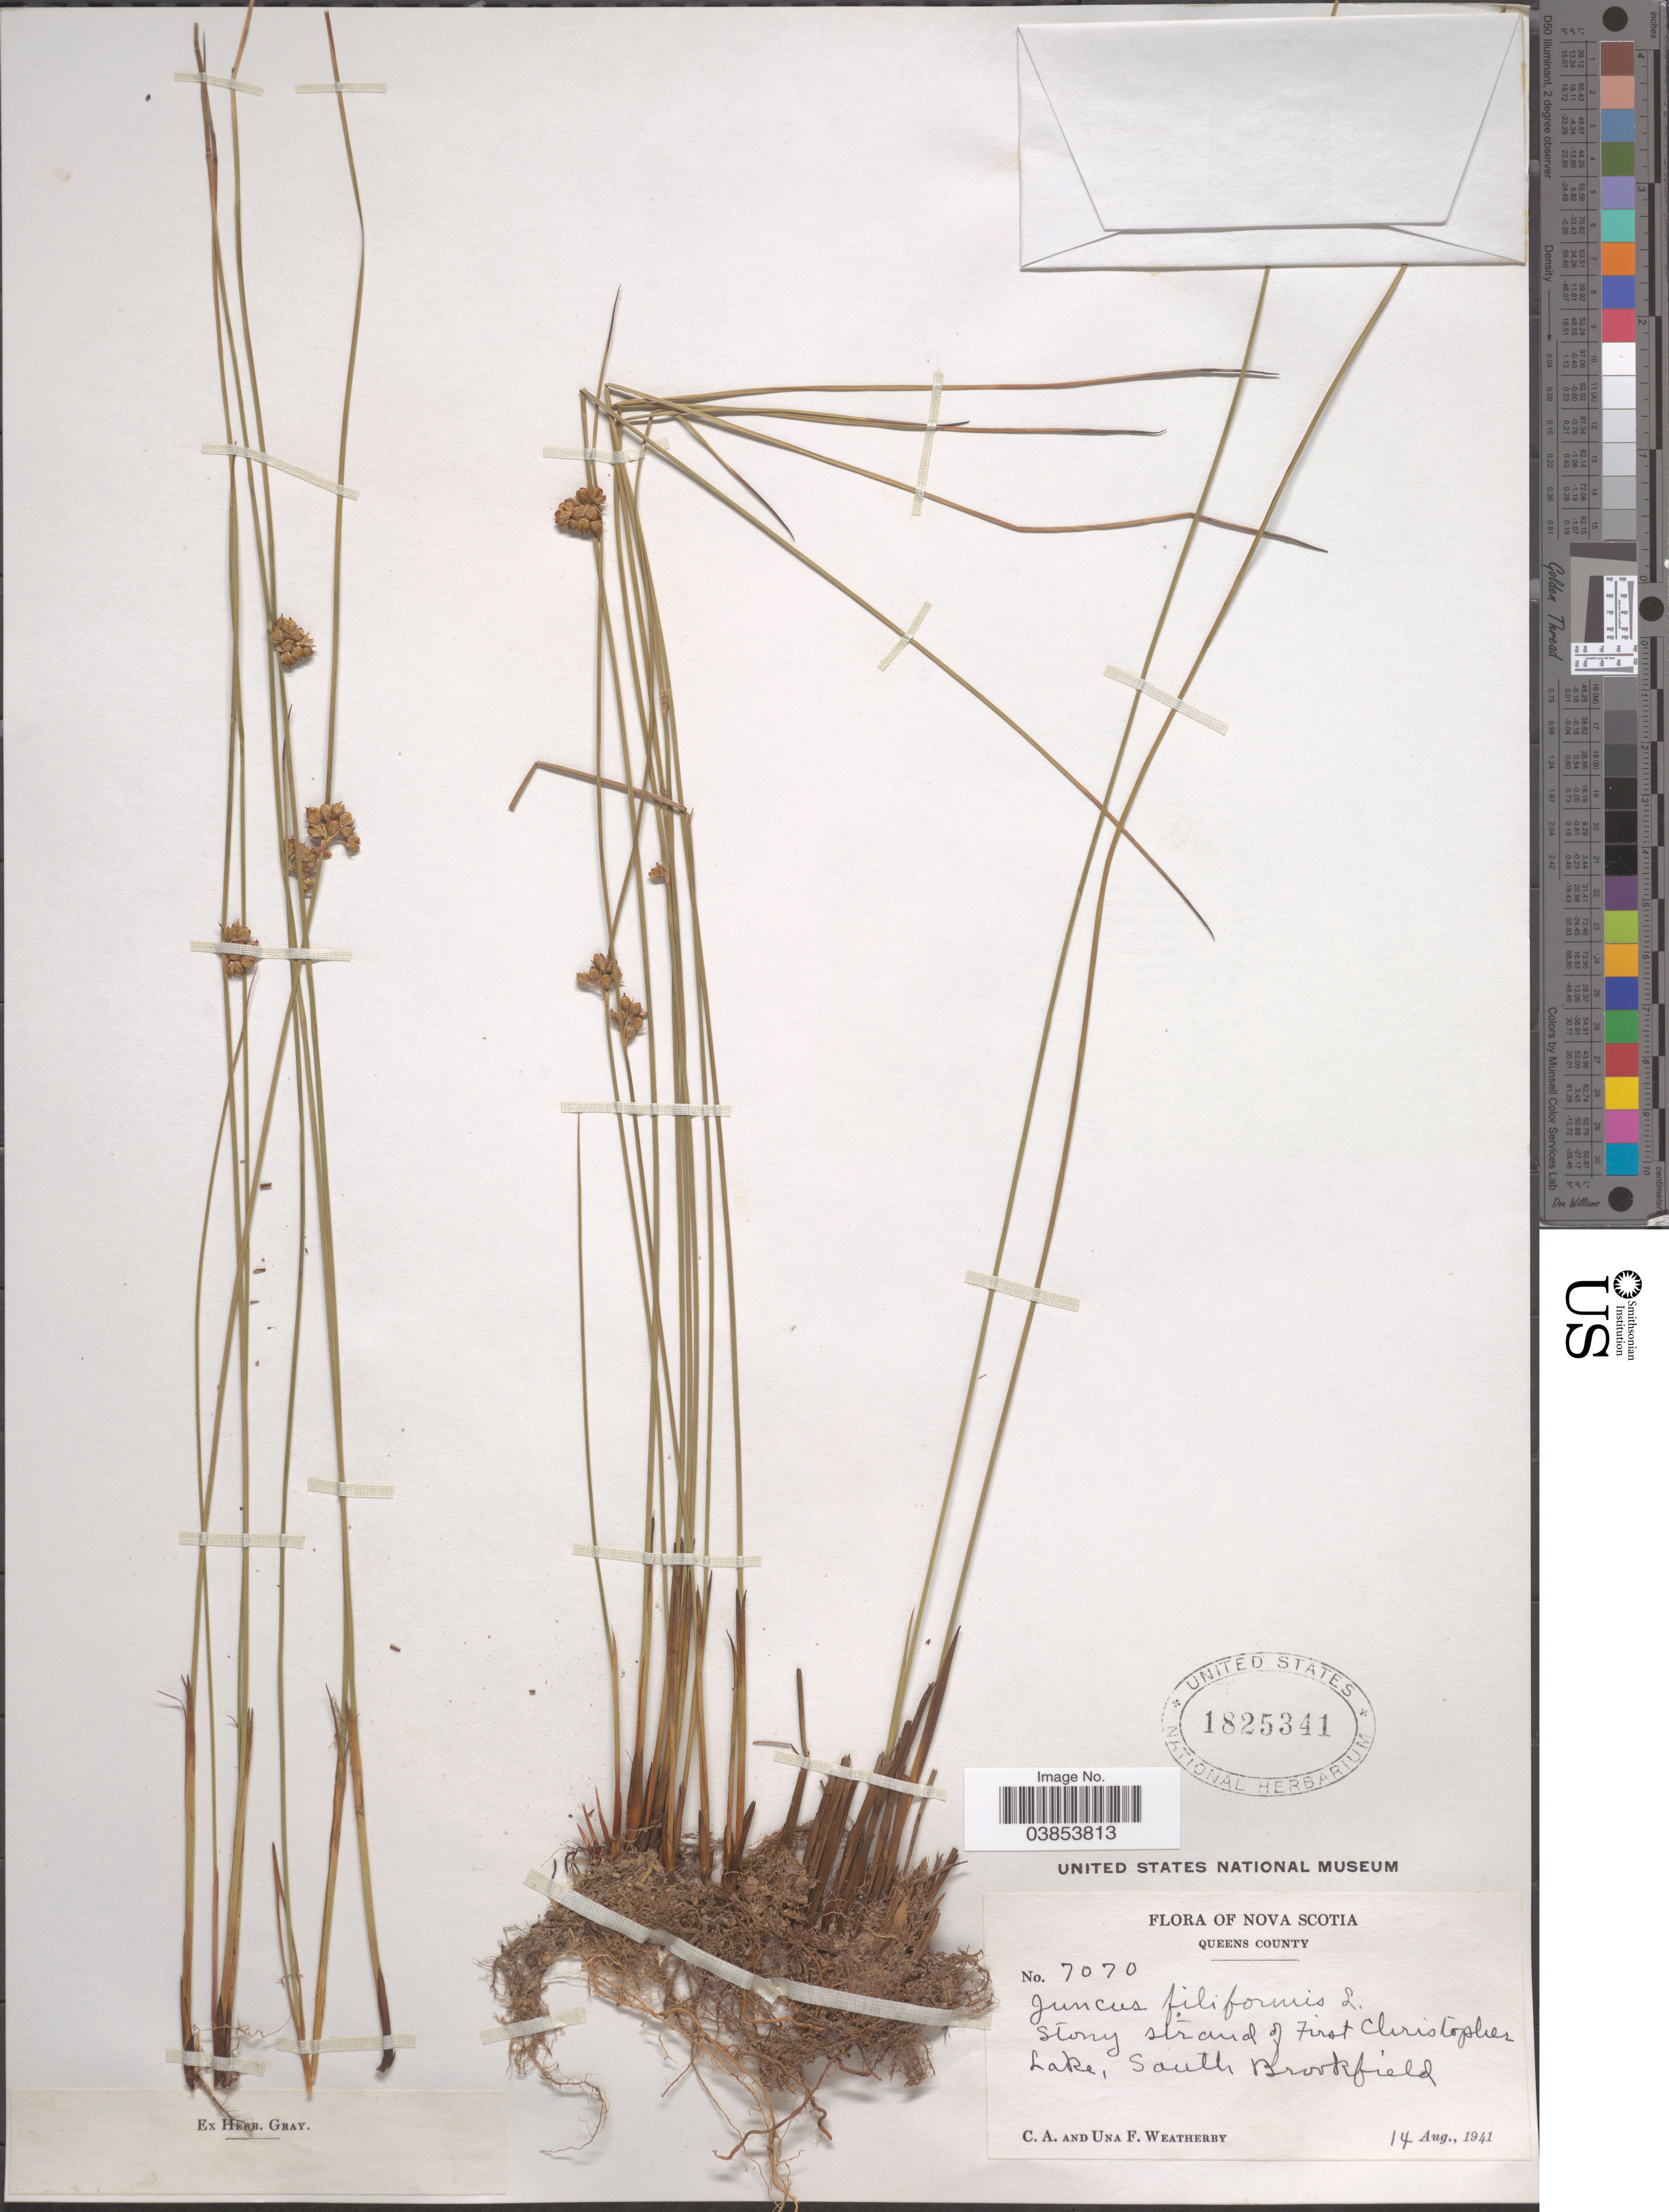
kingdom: Plantae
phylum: Tracheophyta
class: Liliopsida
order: Poales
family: Juncaceae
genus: Juncus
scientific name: Juncus filiformis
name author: L.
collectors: C. A. Weatherby & U. Weatherby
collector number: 7070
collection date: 1941-08-14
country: Canada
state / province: Nova Scotia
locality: Queens County. Stony strand of First Christopher Lake, South Brookfield.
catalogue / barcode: US 1825341